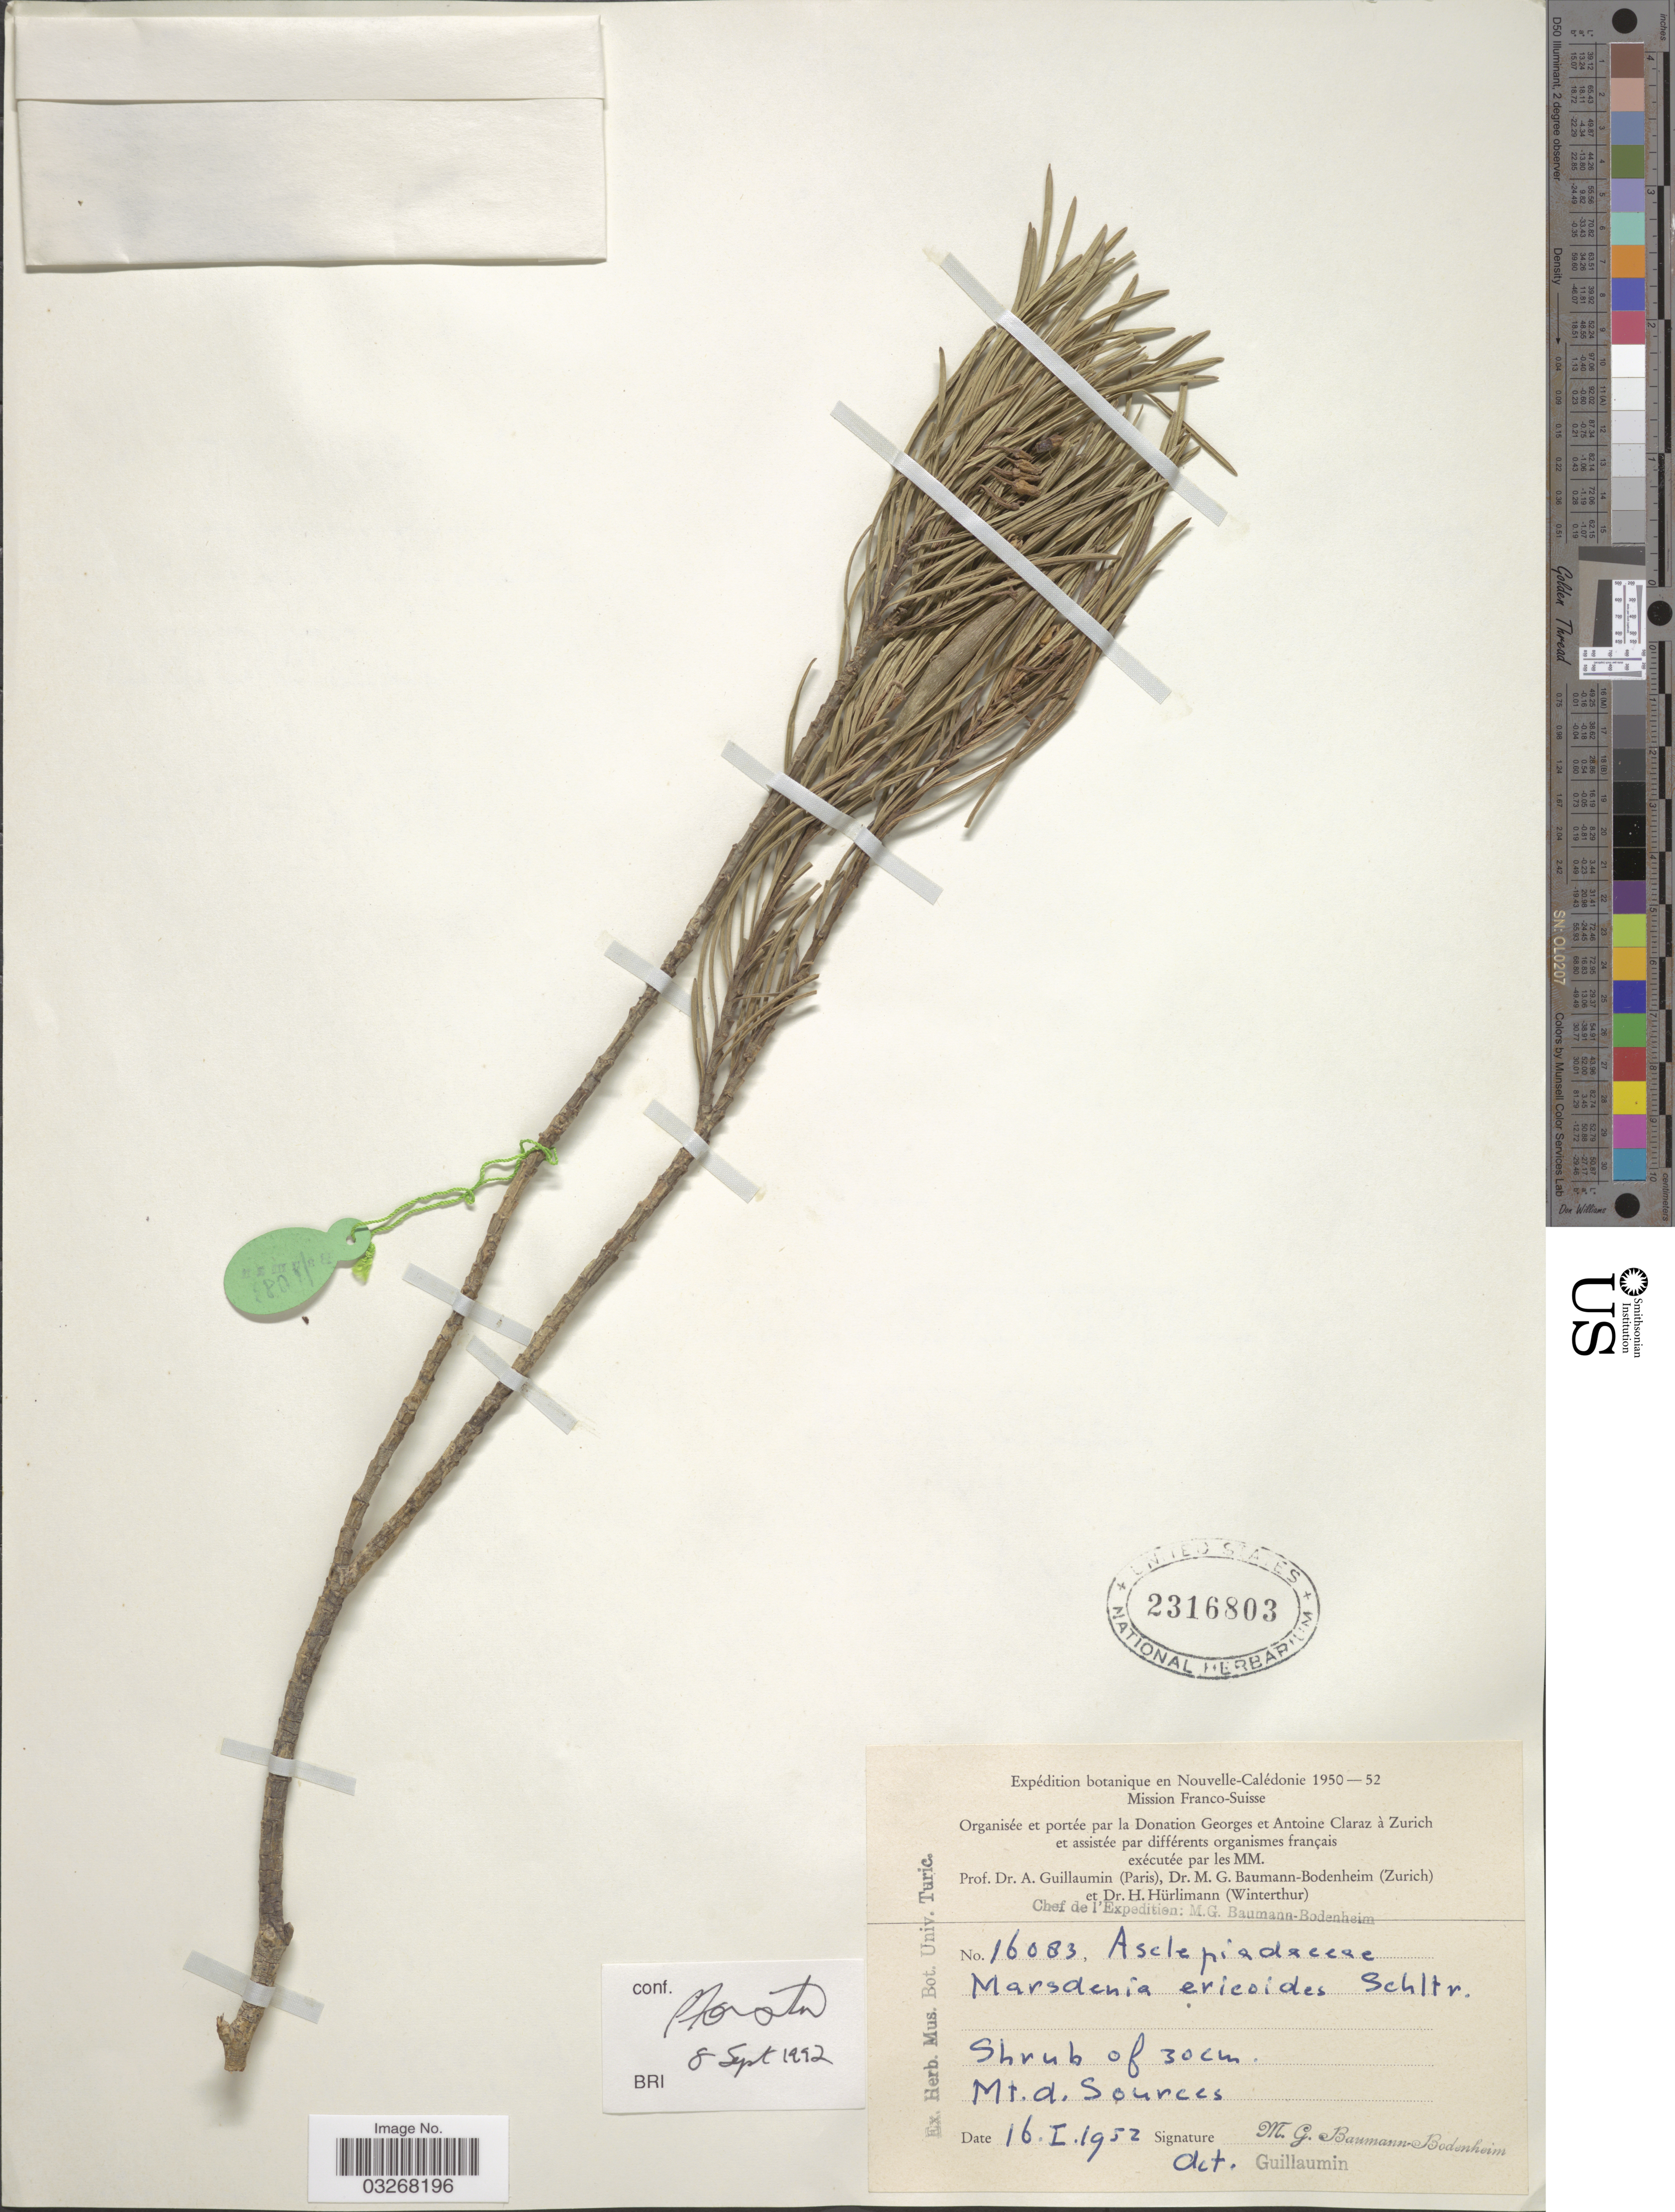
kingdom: Plantae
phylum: Tracheophyta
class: Magnoliopsida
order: Gentianales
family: Apocynaceae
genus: Marsdenia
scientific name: Marsdenia ericoides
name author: Schltr.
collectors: M. G. Baumann-Bodenheim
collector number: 16083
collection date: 1952-01-16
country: New Caledonia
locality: Mt. d. Sources.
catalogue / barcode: US 2316803